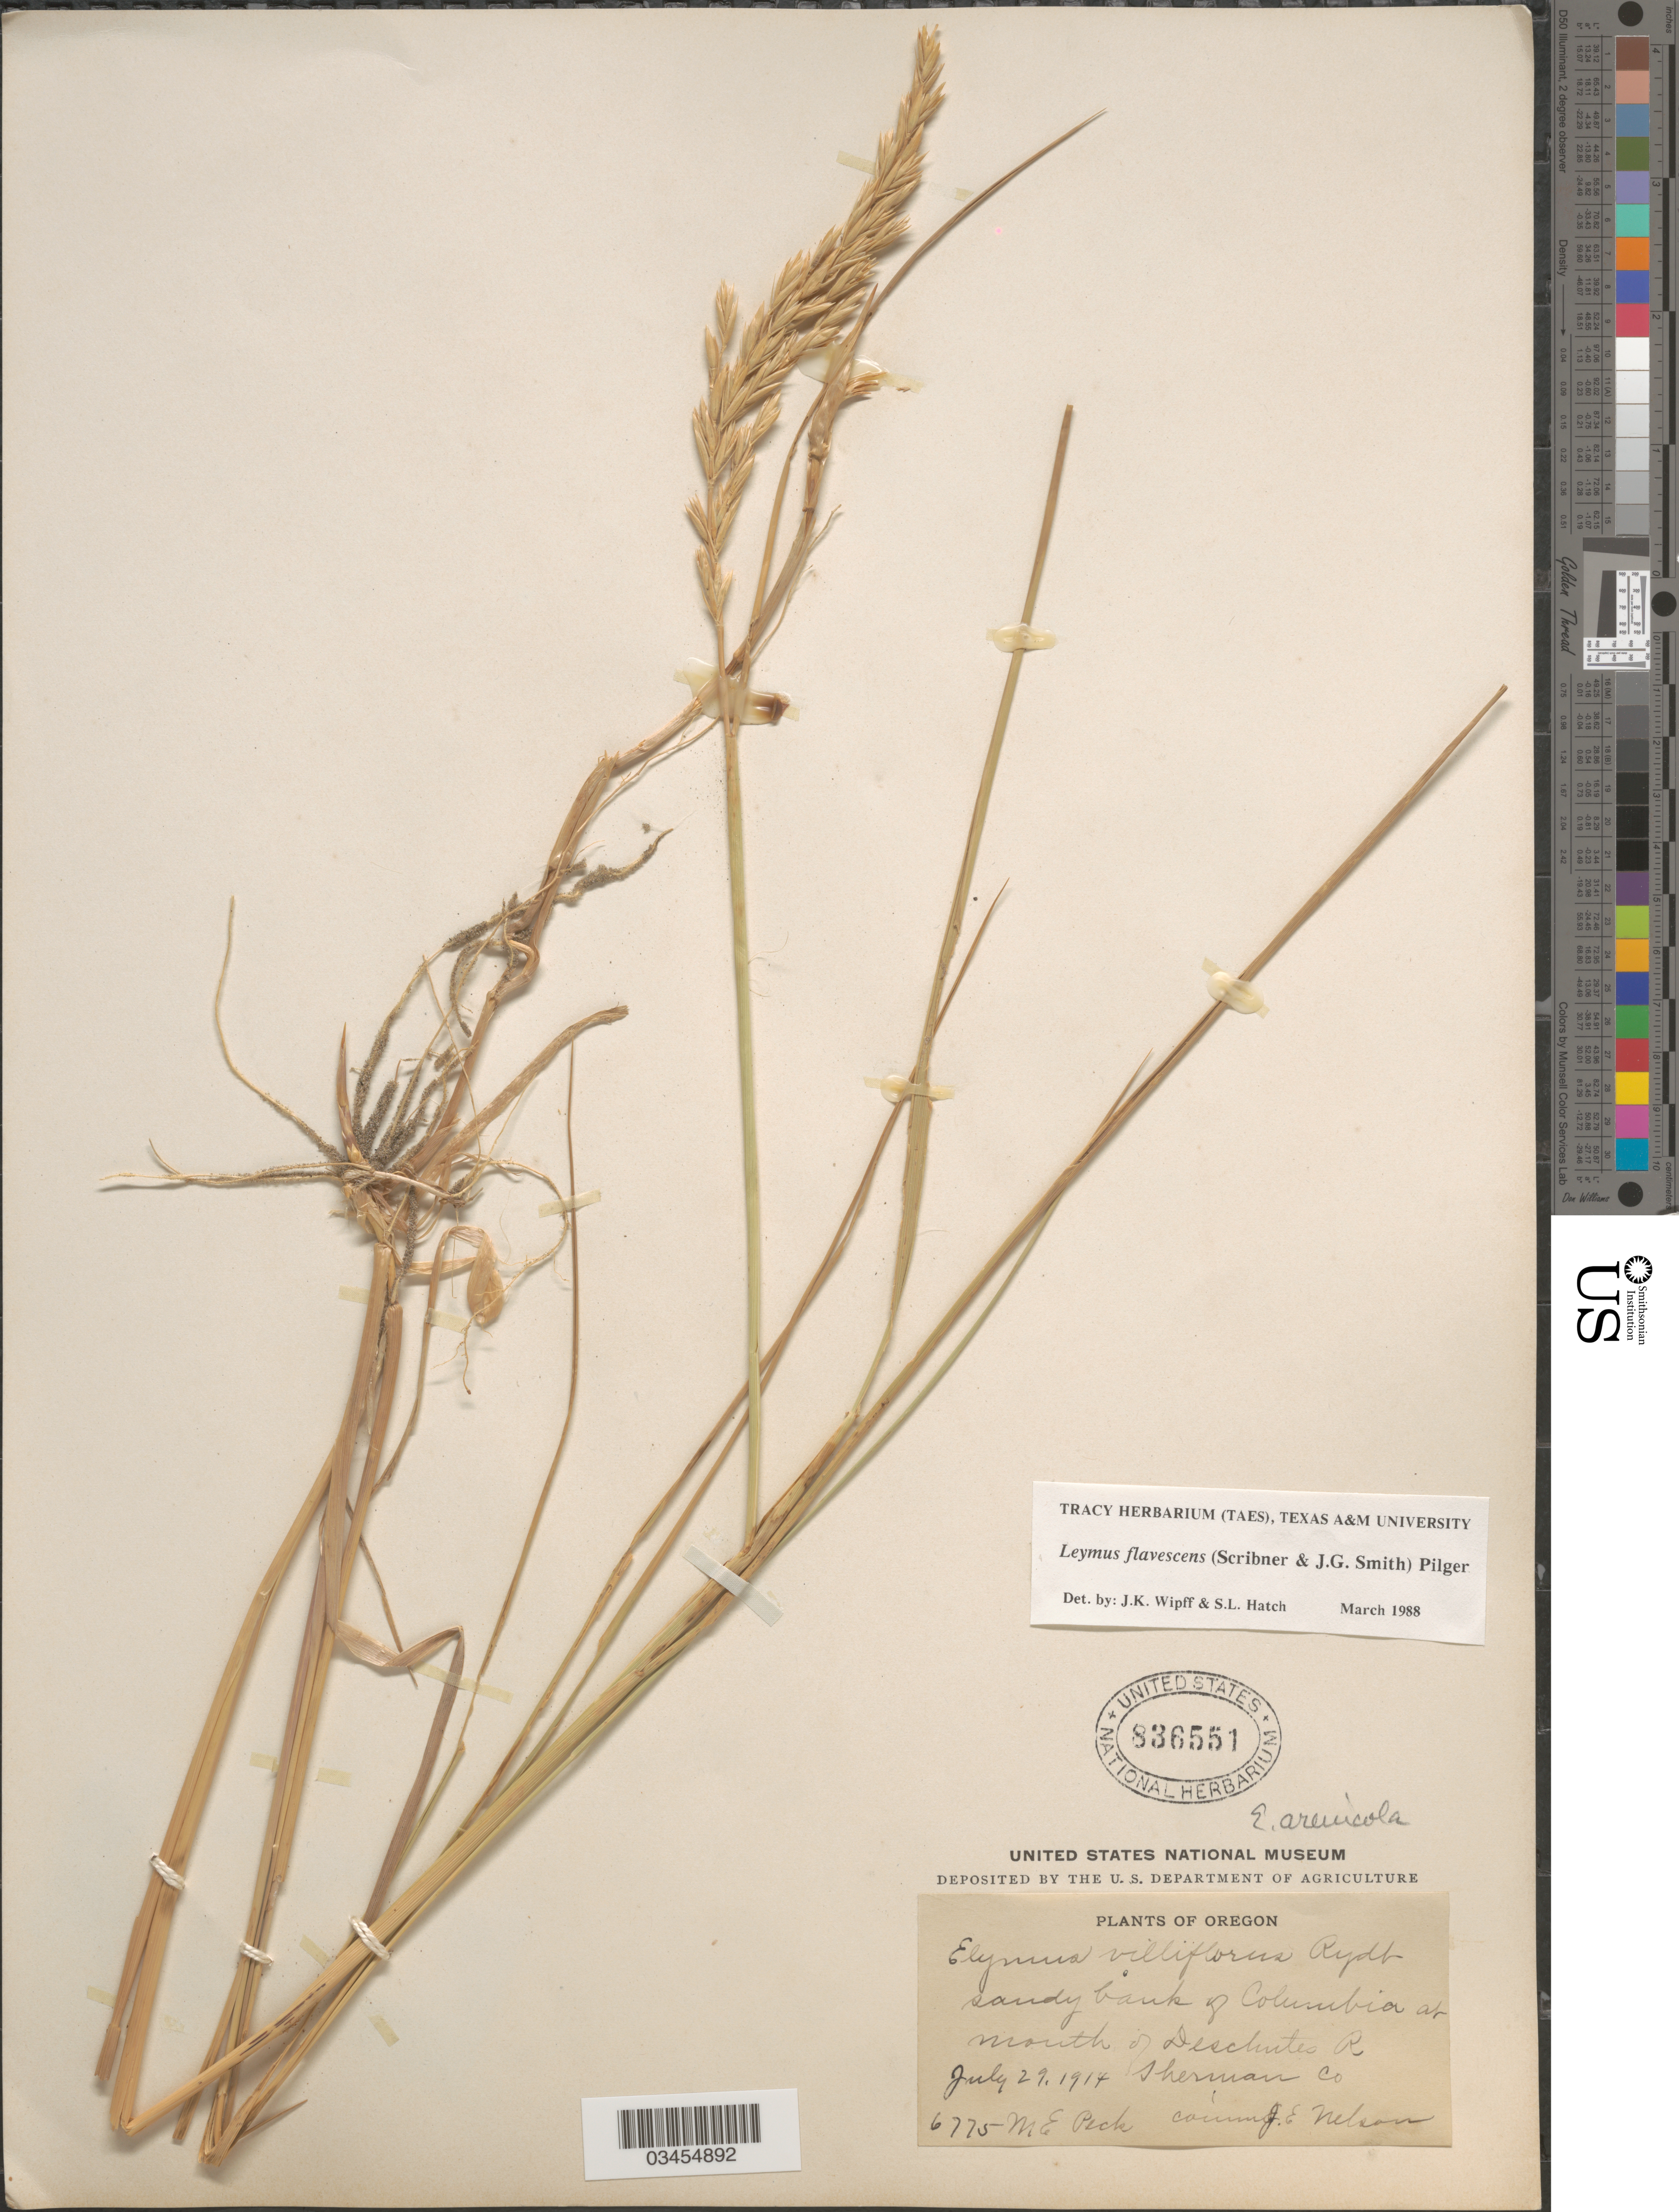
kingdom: Plantae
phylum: Tracheophyta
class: Liliopsida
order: Poales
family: Poaceae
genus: Leymus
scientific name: Leymus flavescens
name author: (Scribn. & J.G. Sm.) Pilg.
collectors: M. E. Peck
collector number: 6775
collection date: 1914-07-29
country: United States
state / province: Oregon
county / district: Sherman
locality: Sandy bank of Columbia at mouth of Deschutes R. Sherman Co.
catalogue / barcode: US 836551